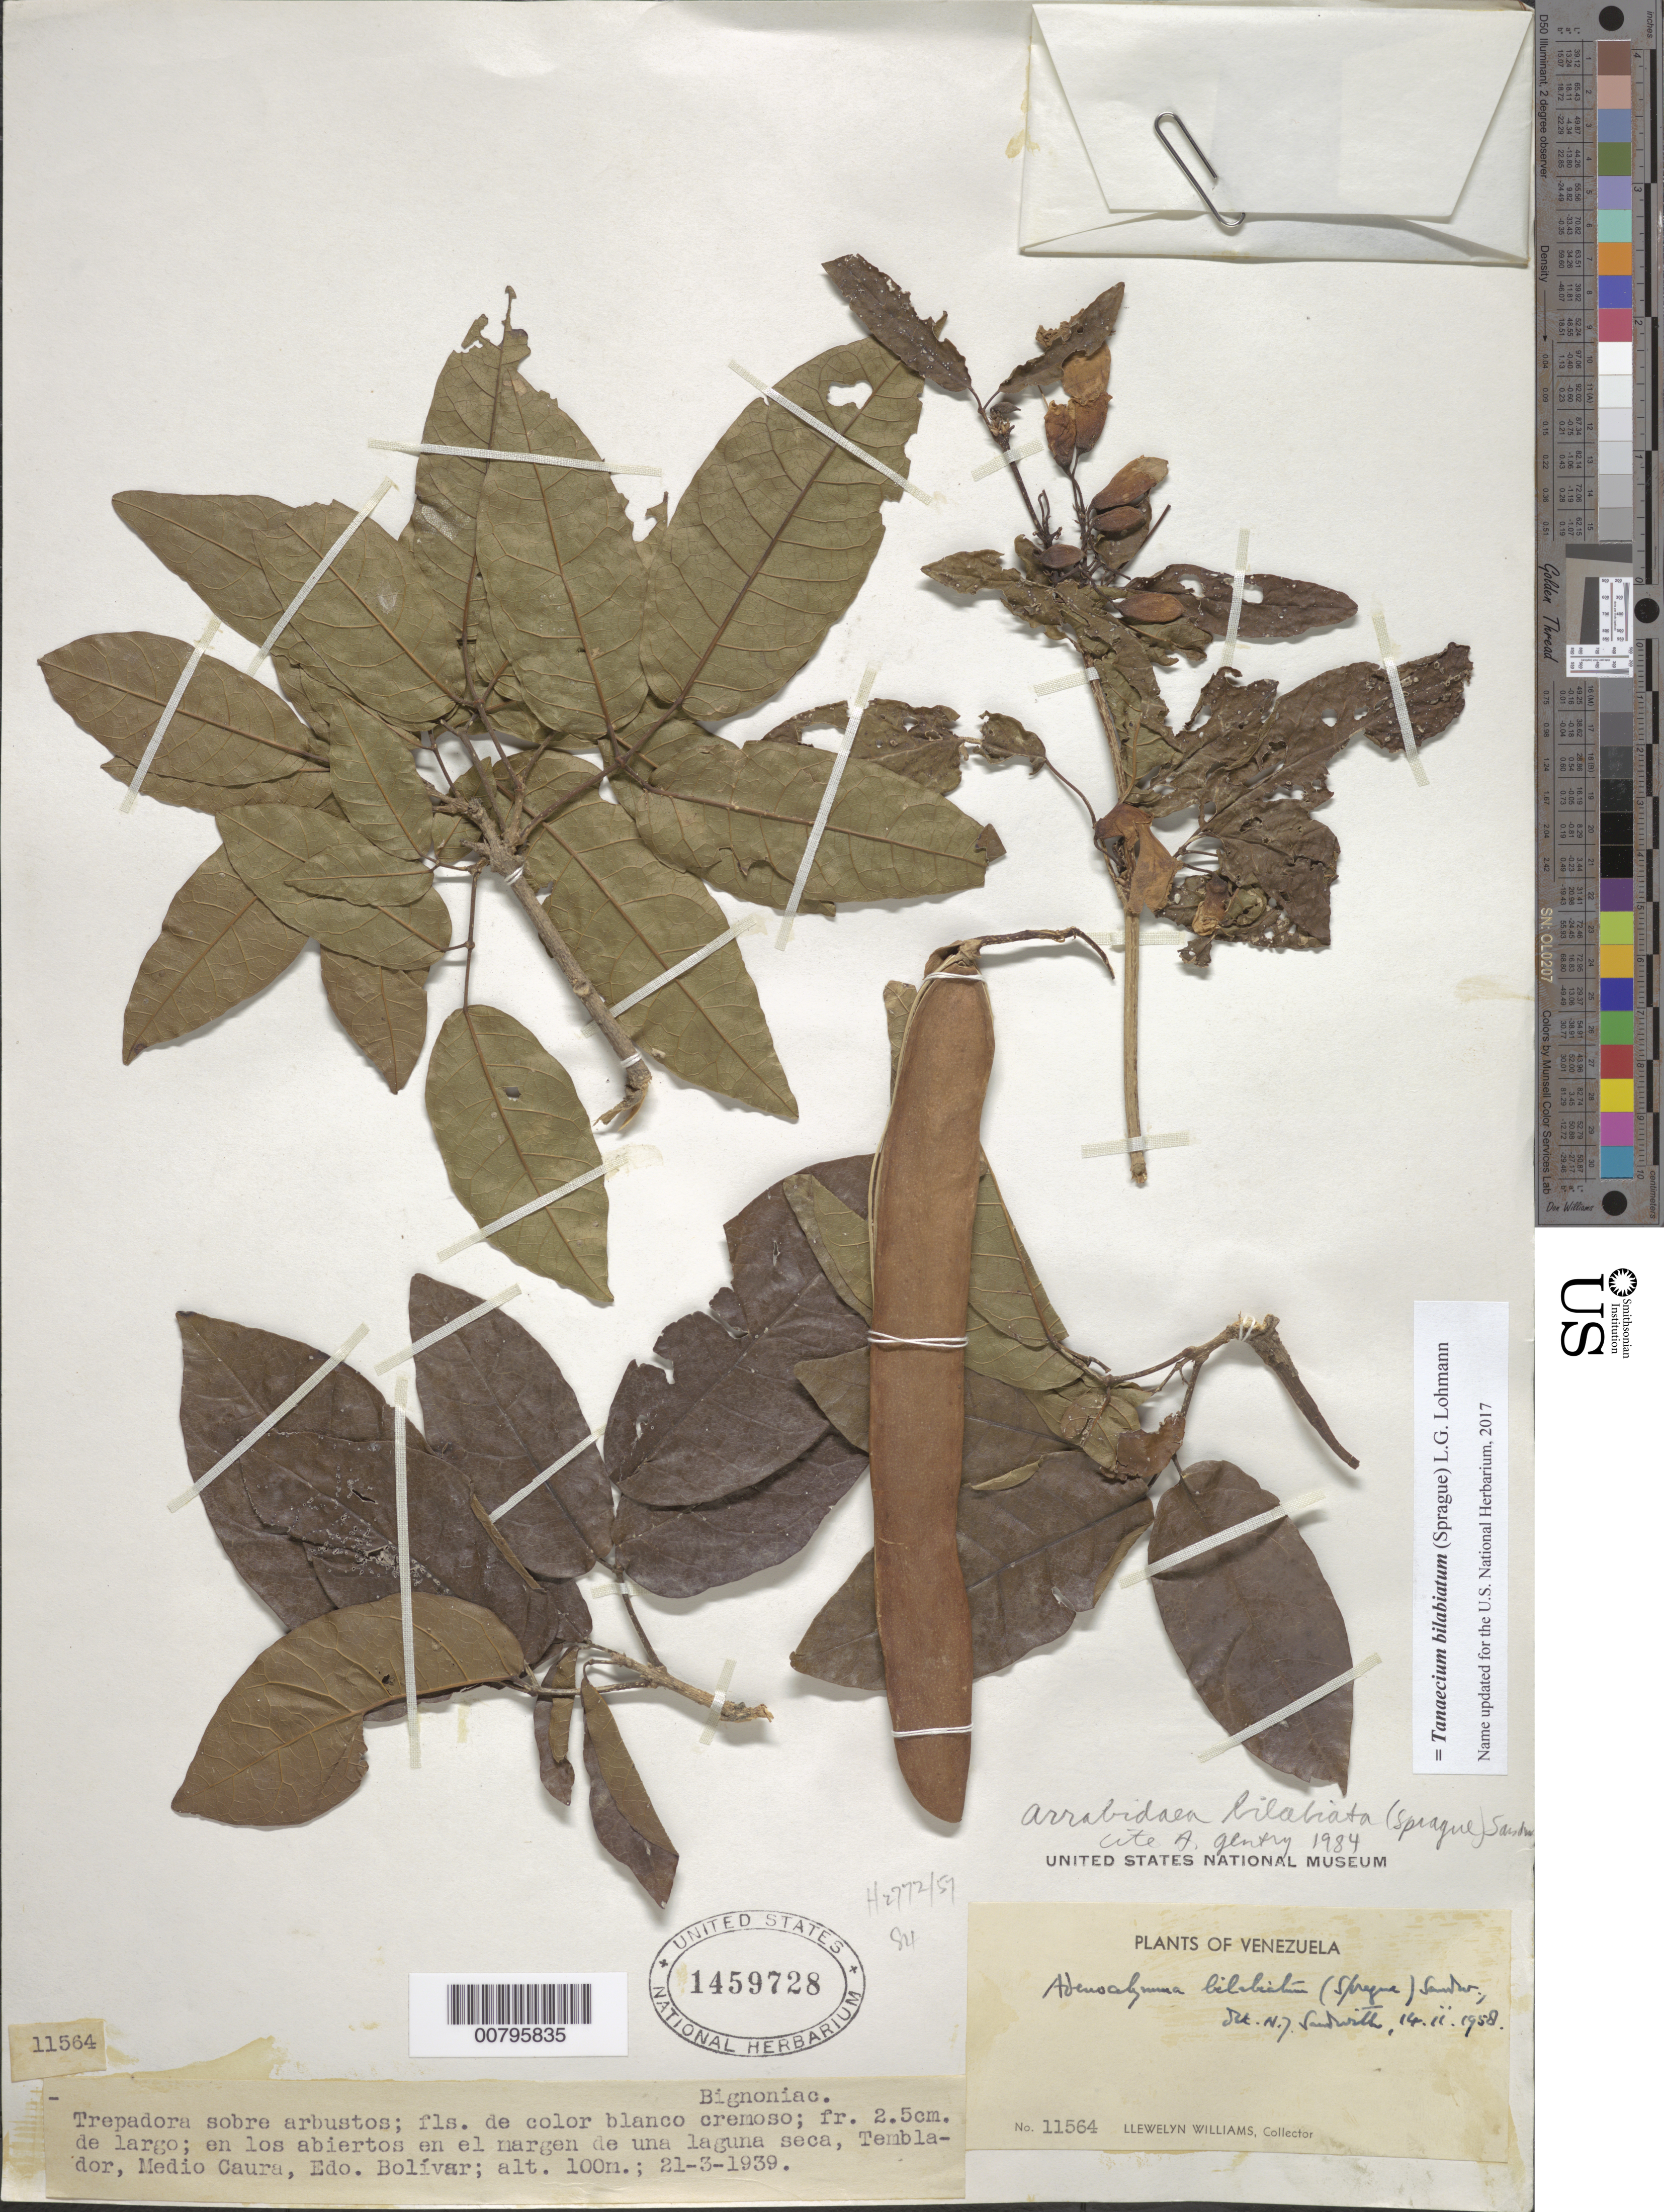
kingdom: Plantae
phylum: Tracheophyta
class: Magnoliopsida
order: Lamiales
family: Bignoniaceae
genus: Tanaecium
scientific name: Tanaecium bilabiatum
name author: (Sprague) L.G. Lohmann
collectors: Ll. Williams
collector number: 11564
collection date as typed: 21-Mar-39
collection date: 1939-03-21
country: Venezuela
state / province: Bolívar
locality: Temblador, Medio Caura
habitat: En los abiertos en el margen de una laguna seca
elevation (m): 100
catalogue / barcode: US 1459728